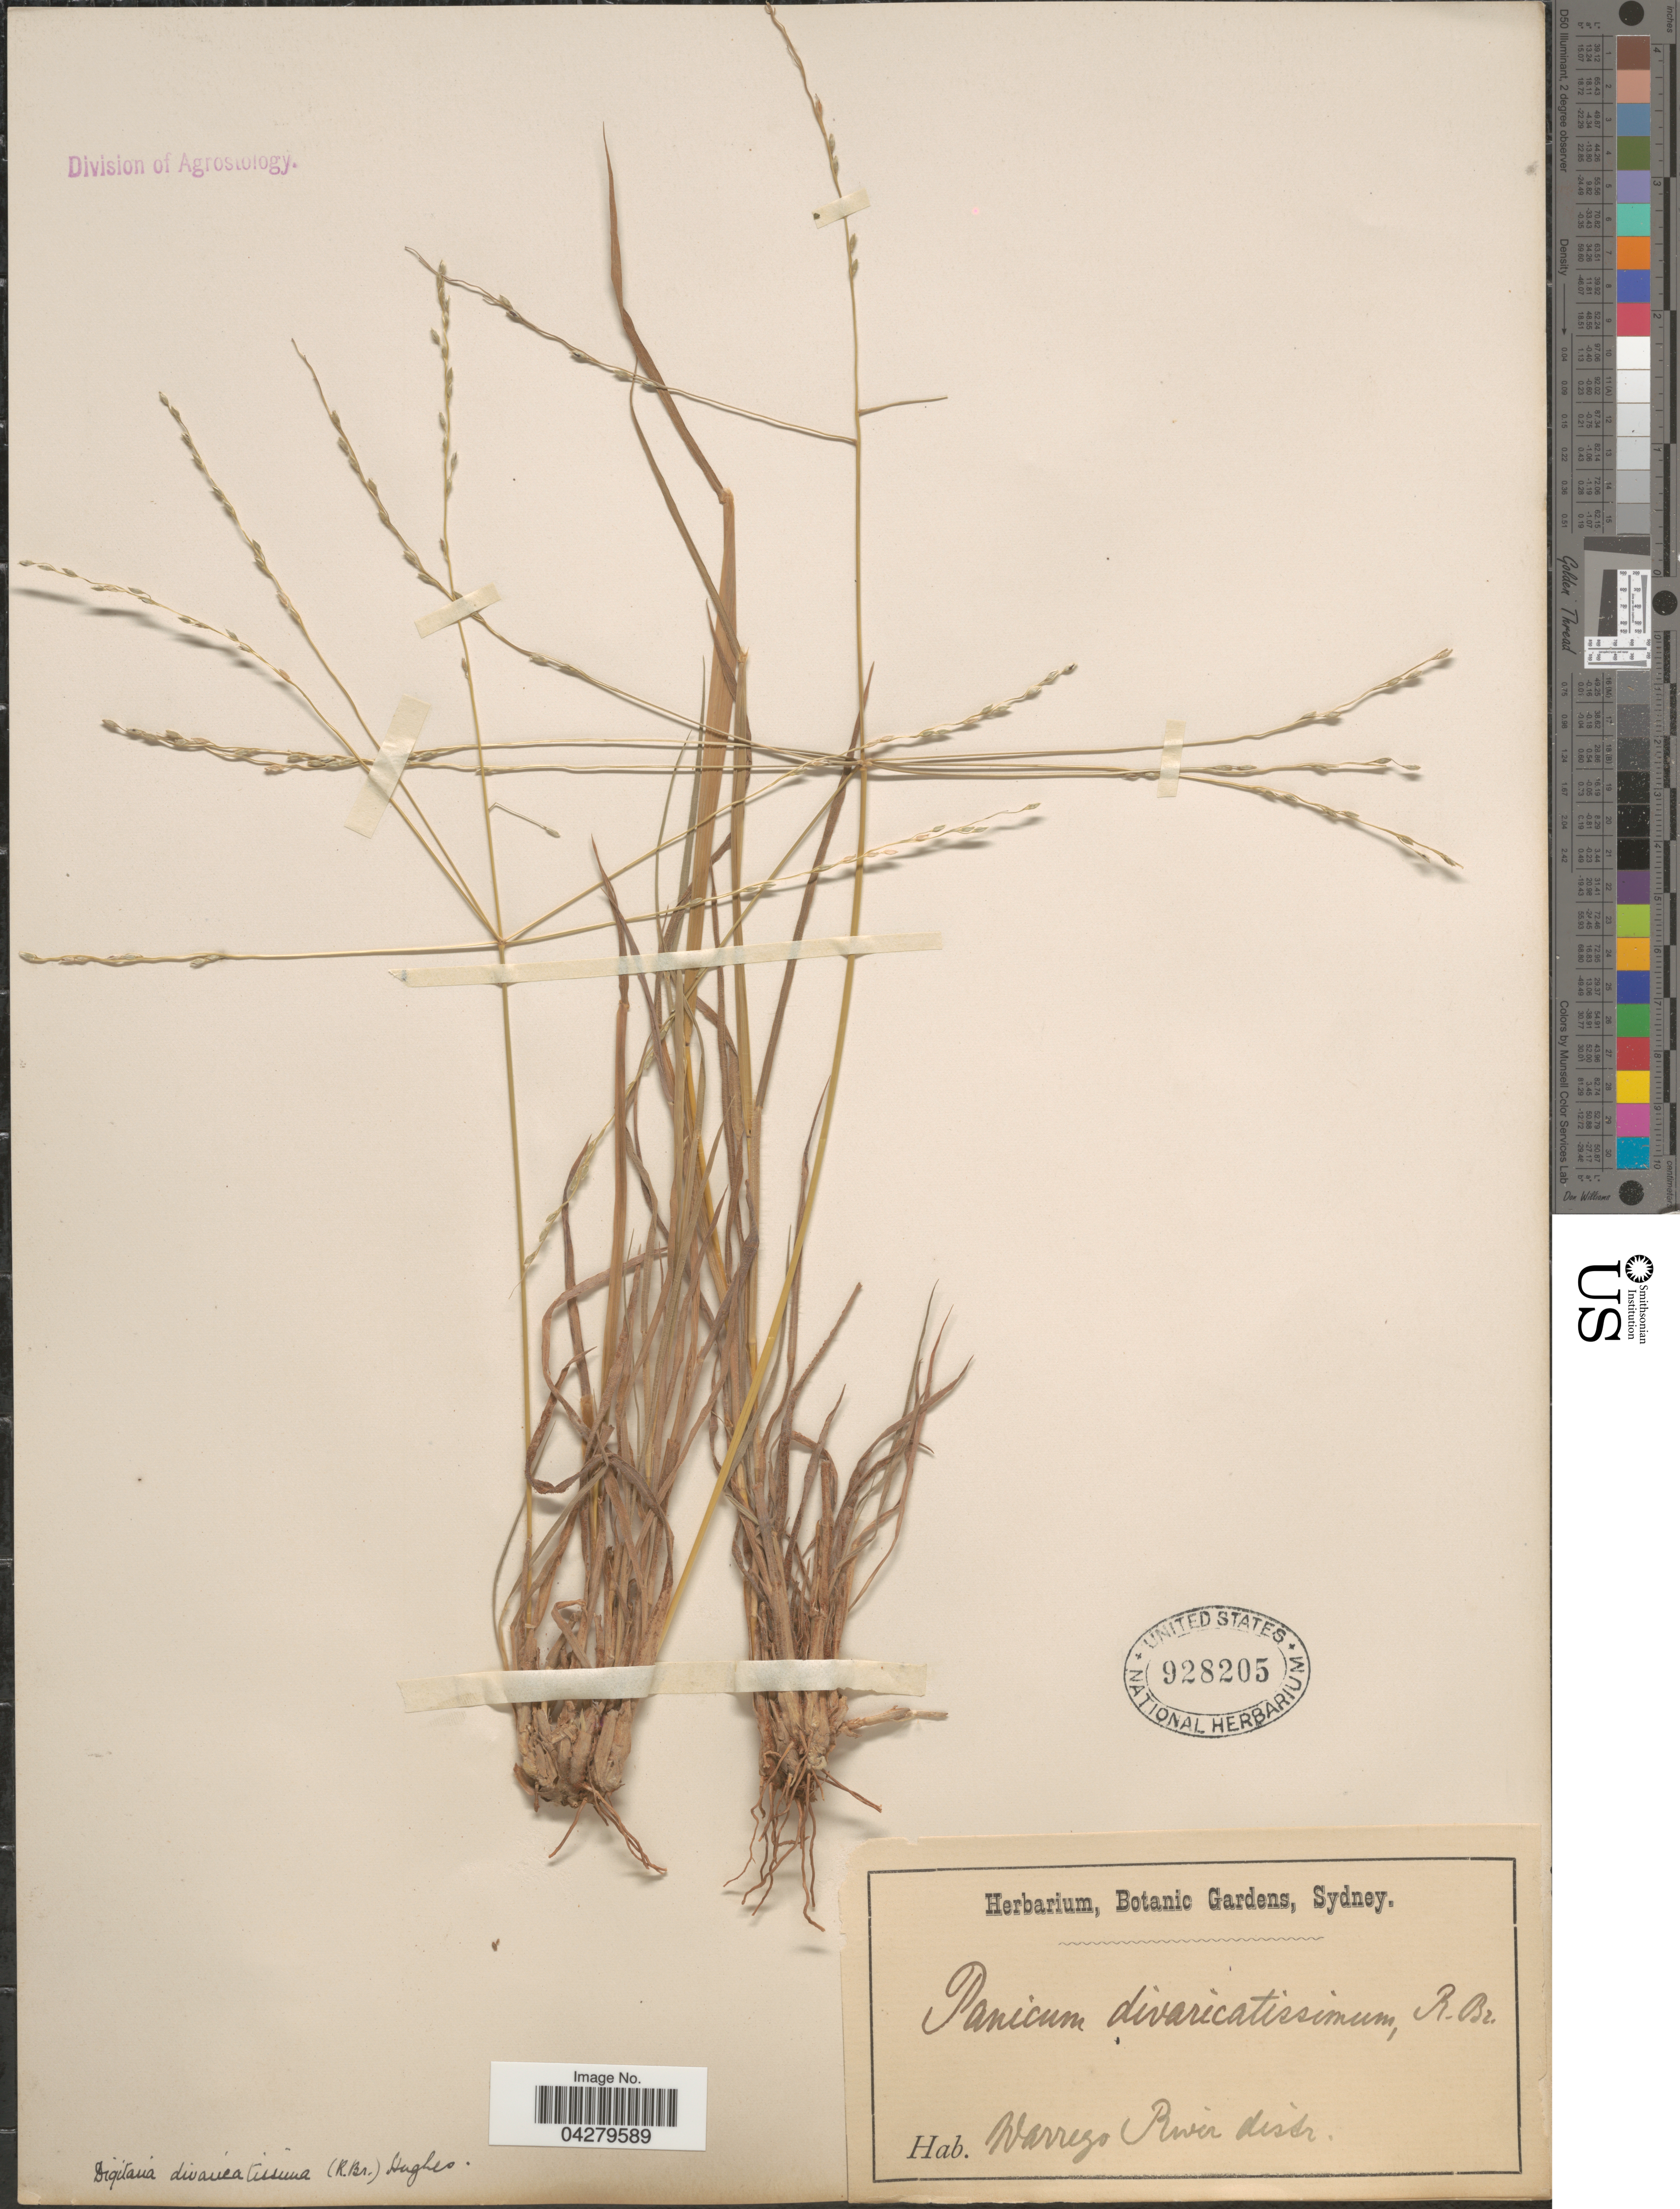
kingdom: Plantae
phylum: Tracheophyta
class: Liliopsida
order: Poales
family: Poaceae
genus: Digitaria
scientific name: Digitaria divaricatissima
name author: (R. Br.) Hughes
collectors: ex Herb. Bot. Gard. Sydney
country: Australia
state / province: Queensland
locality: Warrego River distr.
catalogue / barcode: US 928205